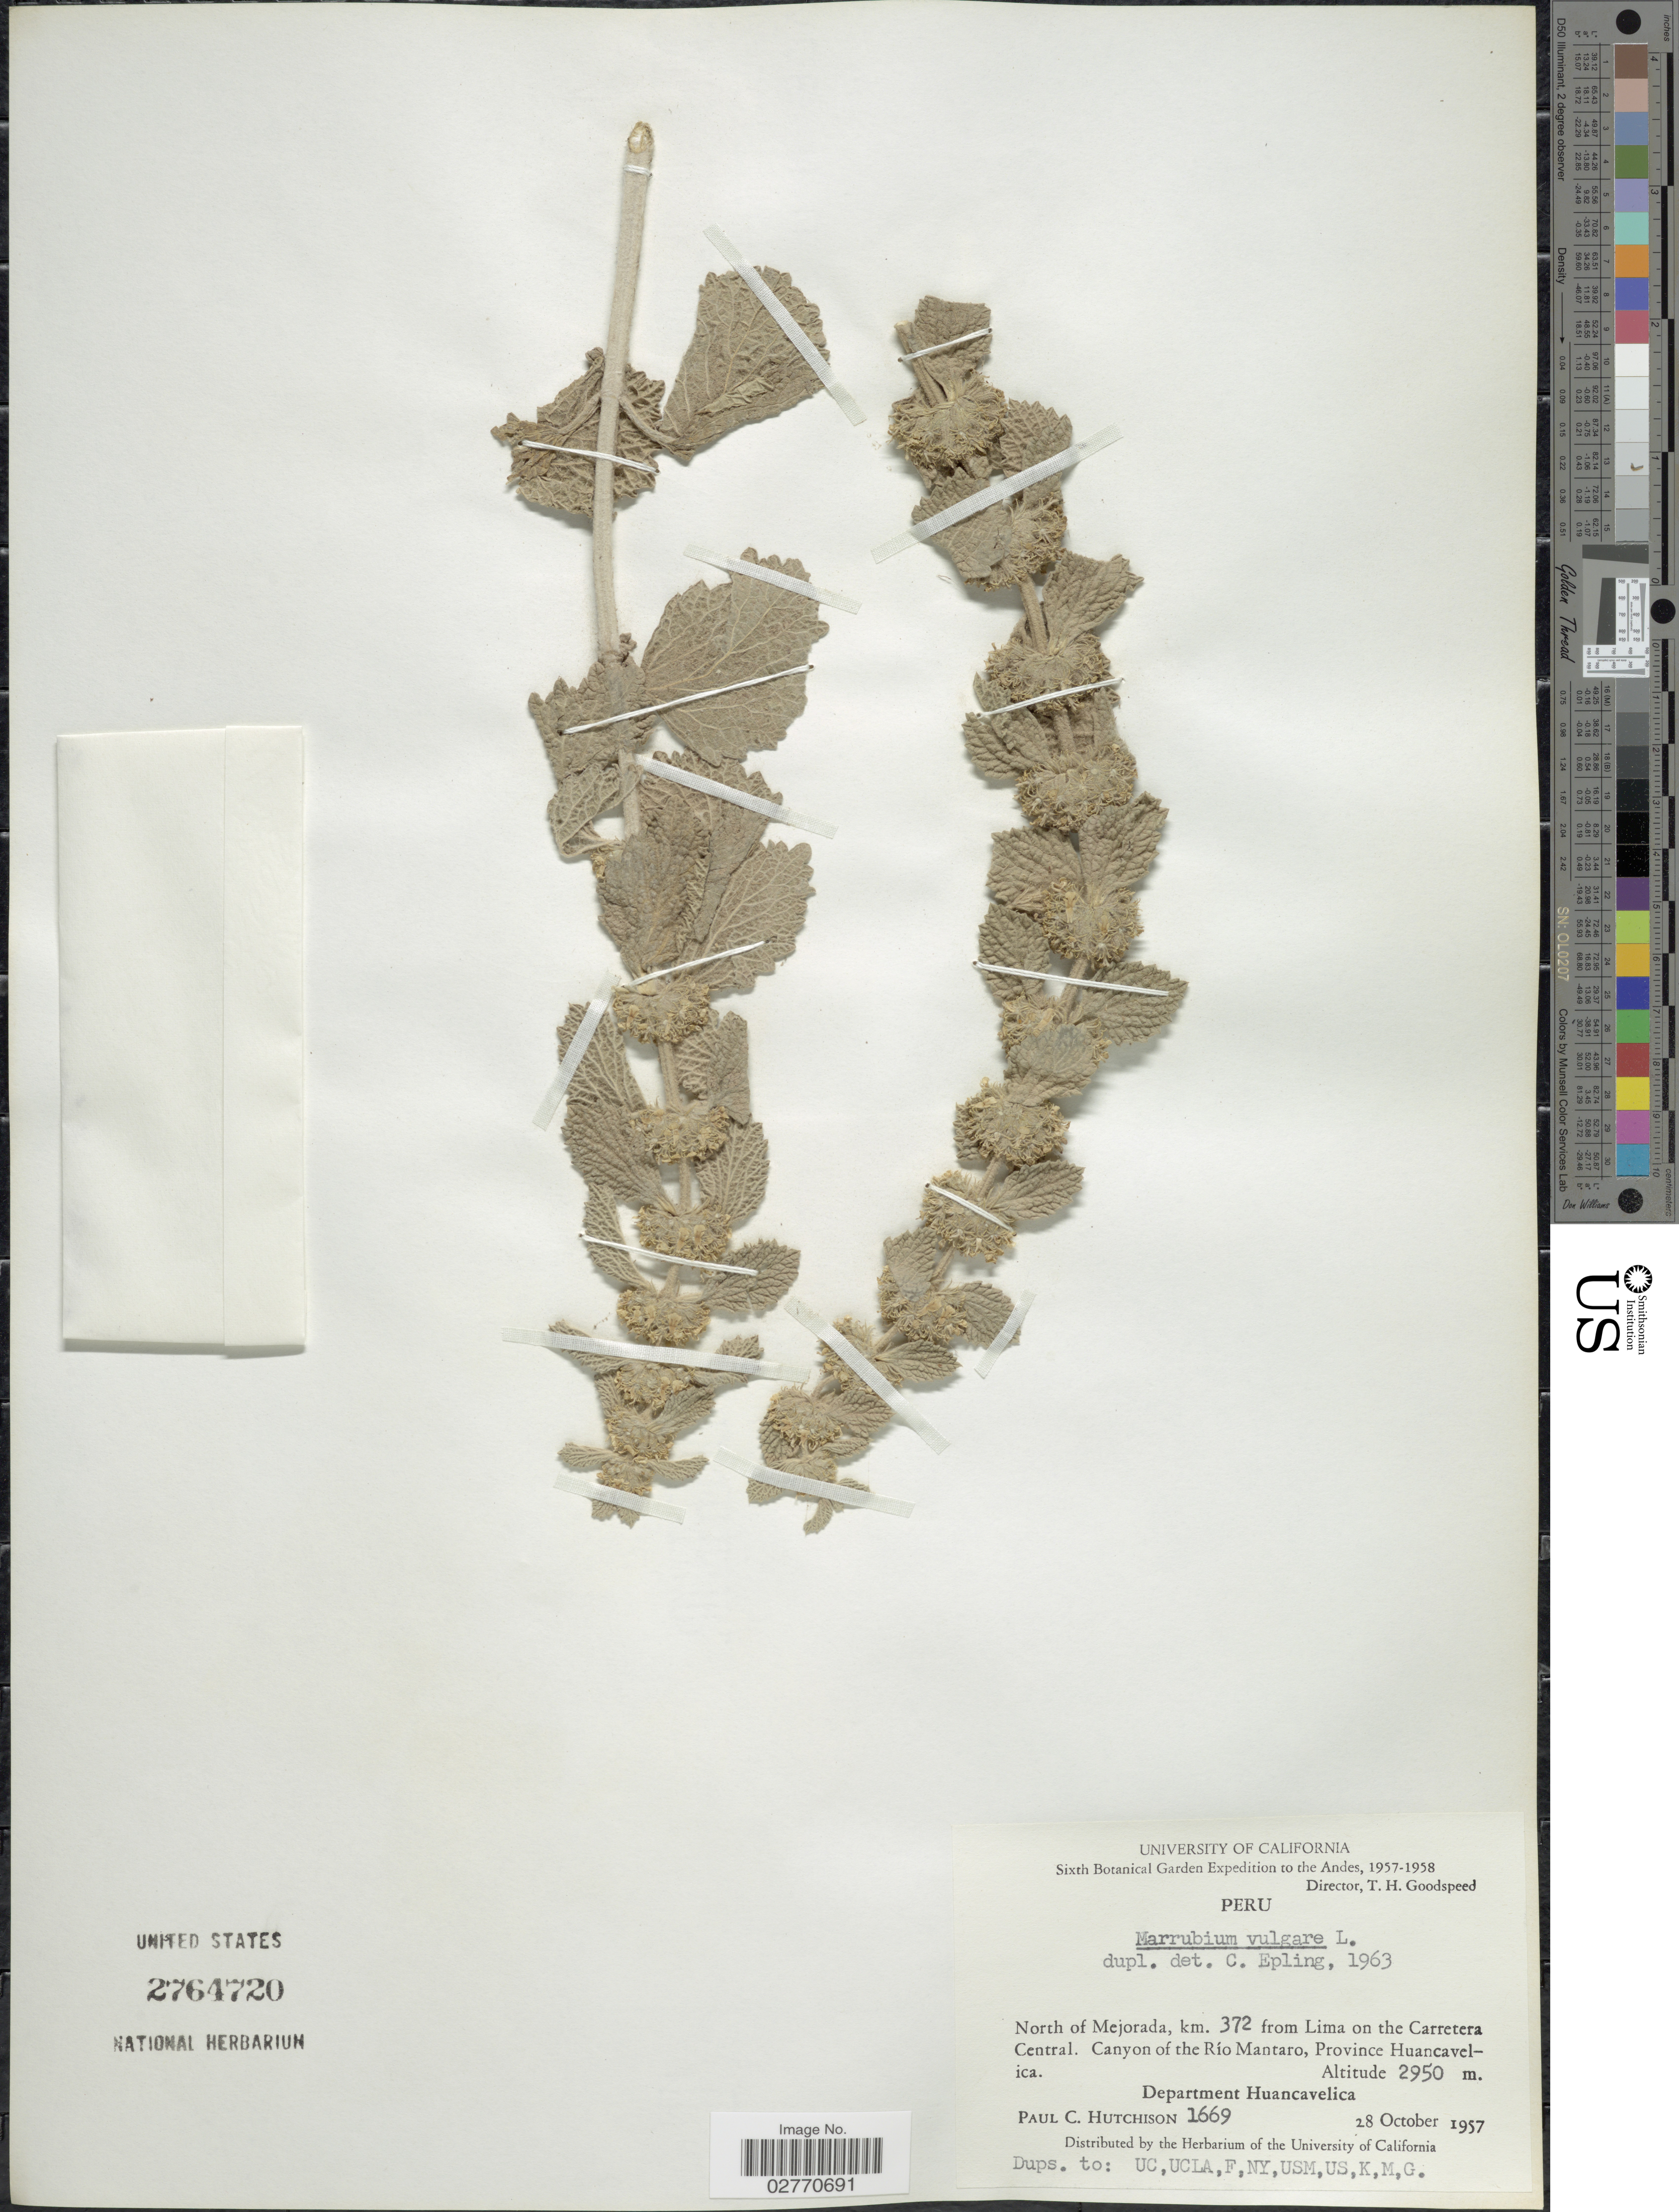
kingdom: Plantae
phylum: Tracheophyta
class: Magnoliopsida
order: Lamiales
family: Lamiaceae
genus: Marrubium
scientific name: Marrubium vulgare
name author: L.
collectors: P. C. Hutchison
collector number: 1669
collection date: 1957-10-28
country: Peru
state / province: Huancavelica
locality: Andes, North of Mejorada, km. 372 from Lima on the Carretera Central. Canyon of the Río Mantaro, Province Huancavelica.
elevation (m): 2950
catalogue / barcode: US 2764720